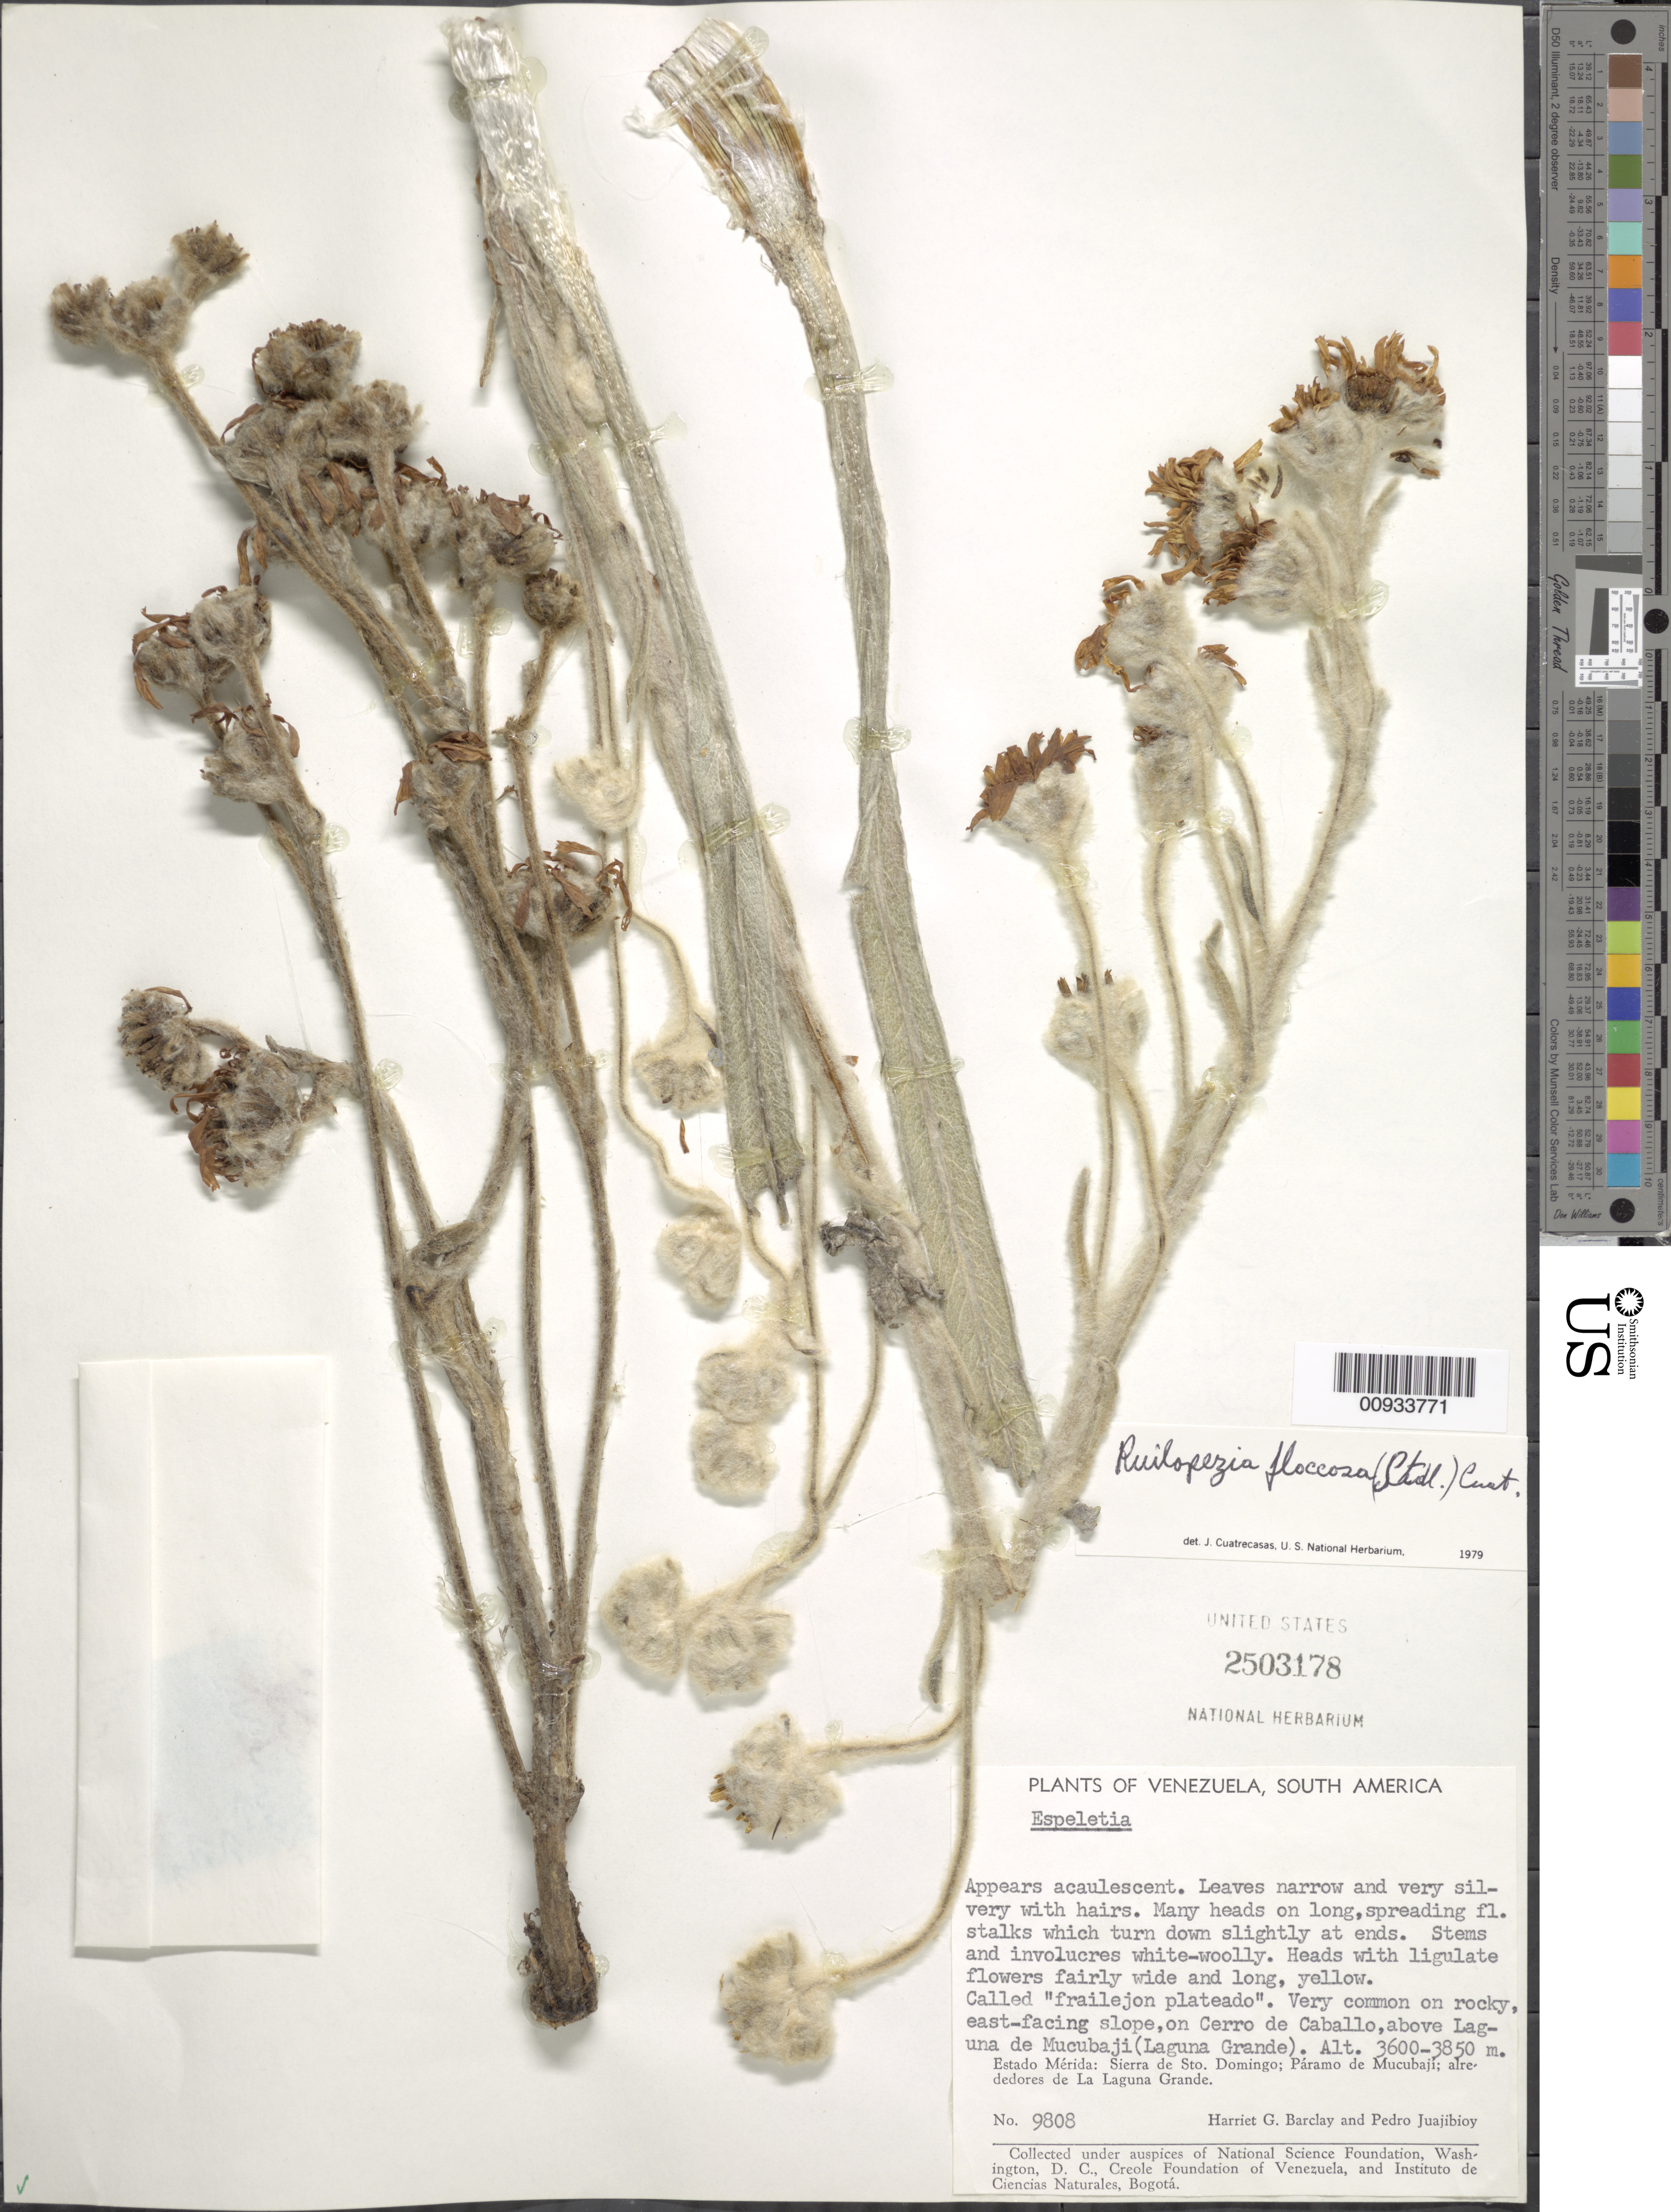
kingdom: Plantae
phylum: Tracheophyta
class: Magnoliopsida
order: Asterales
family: Asteraceae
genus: Ruilopezia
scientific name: Ruilopezia floccosa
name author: (Standl.) Cuatrec.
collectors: H. G. Barclay & P. Juajibioy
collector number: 9808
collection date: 1959-11-25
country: Venezuela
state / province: Mérida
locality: Páramo de Mucubají. Sierra de Sta. Domingo; Páramo de Mucubají; alrededores de La Laguna Grande. East-facing slope, on Cerro de Caballo, above Laguna de Mucubají (Laguna Grande).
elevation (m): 3600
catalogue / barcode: US 2503178